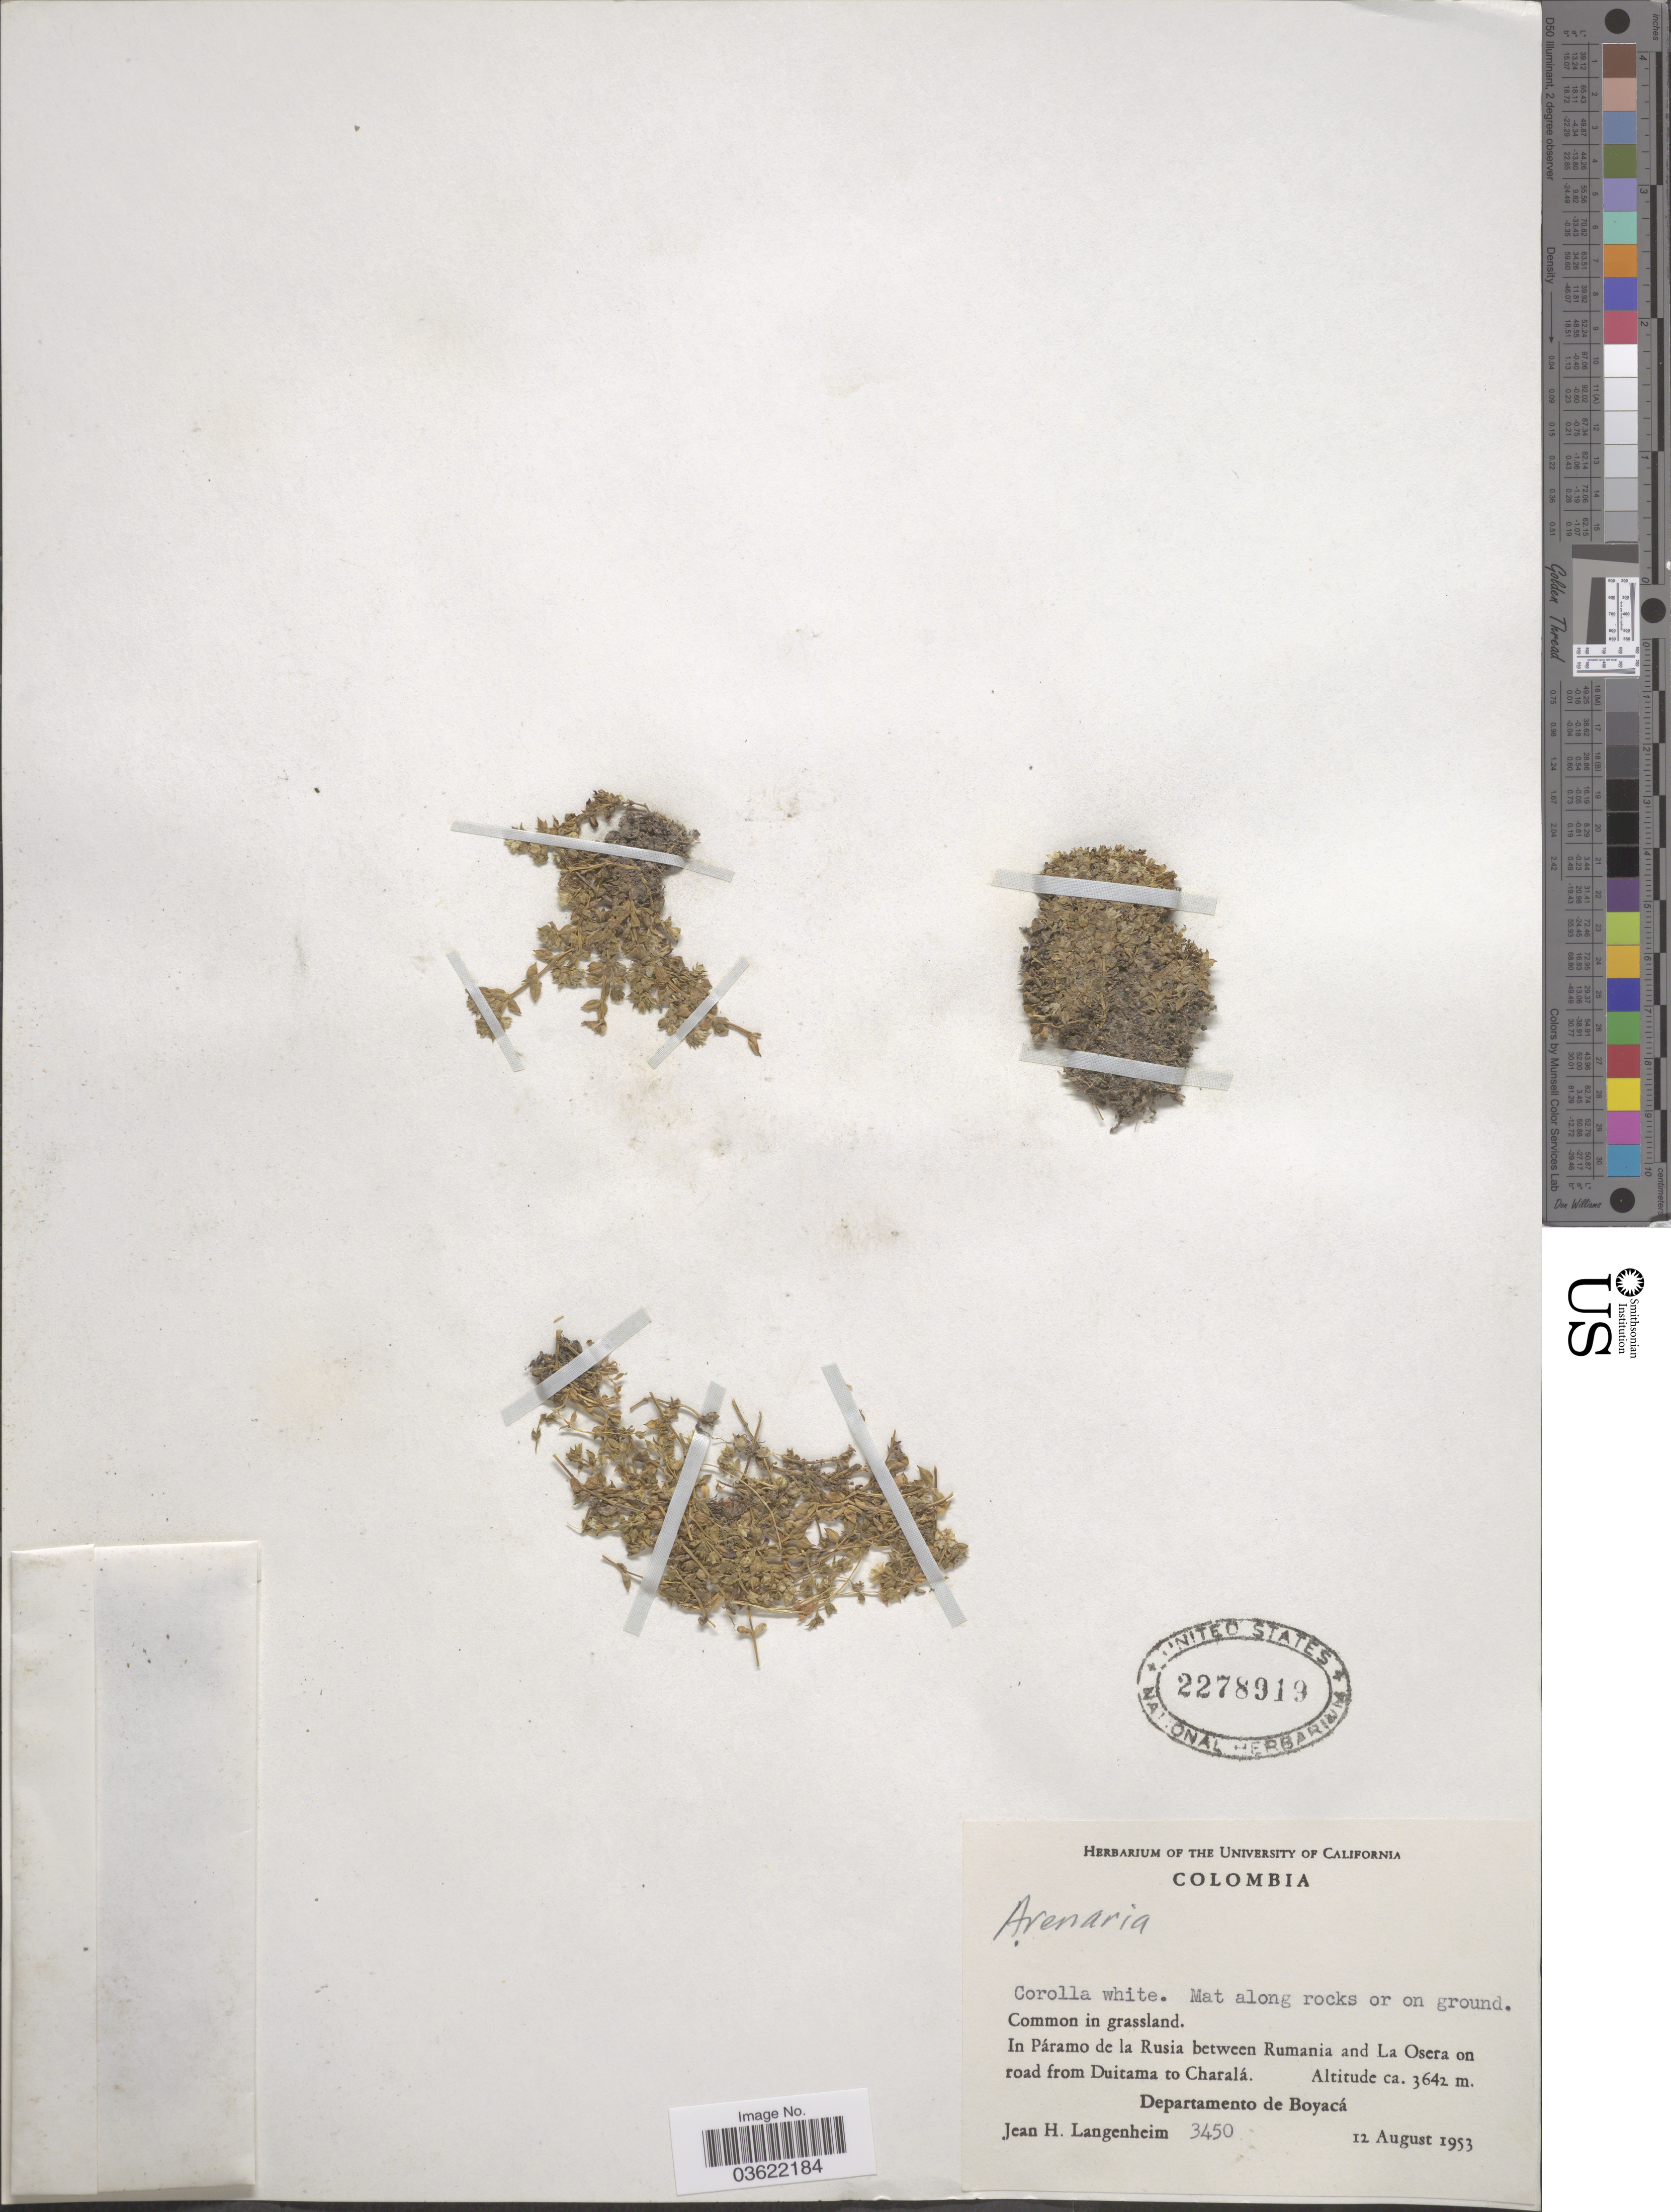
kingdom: Plantae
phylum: Tracheophyta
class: Magnoliopsida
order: Caryophyllales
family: Caryophyllaceae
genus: Arenaria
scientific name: Arenaria sp.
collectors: J. H. Langenheim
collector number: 3450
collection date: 1953-08-12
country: Colombia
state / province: Boyacá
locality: In Páramo de la Rusia between Rumania and La Osera on road from Duitama to Charalá. Departamento de Boyacá.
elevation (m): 3642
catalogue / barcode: US 2278919